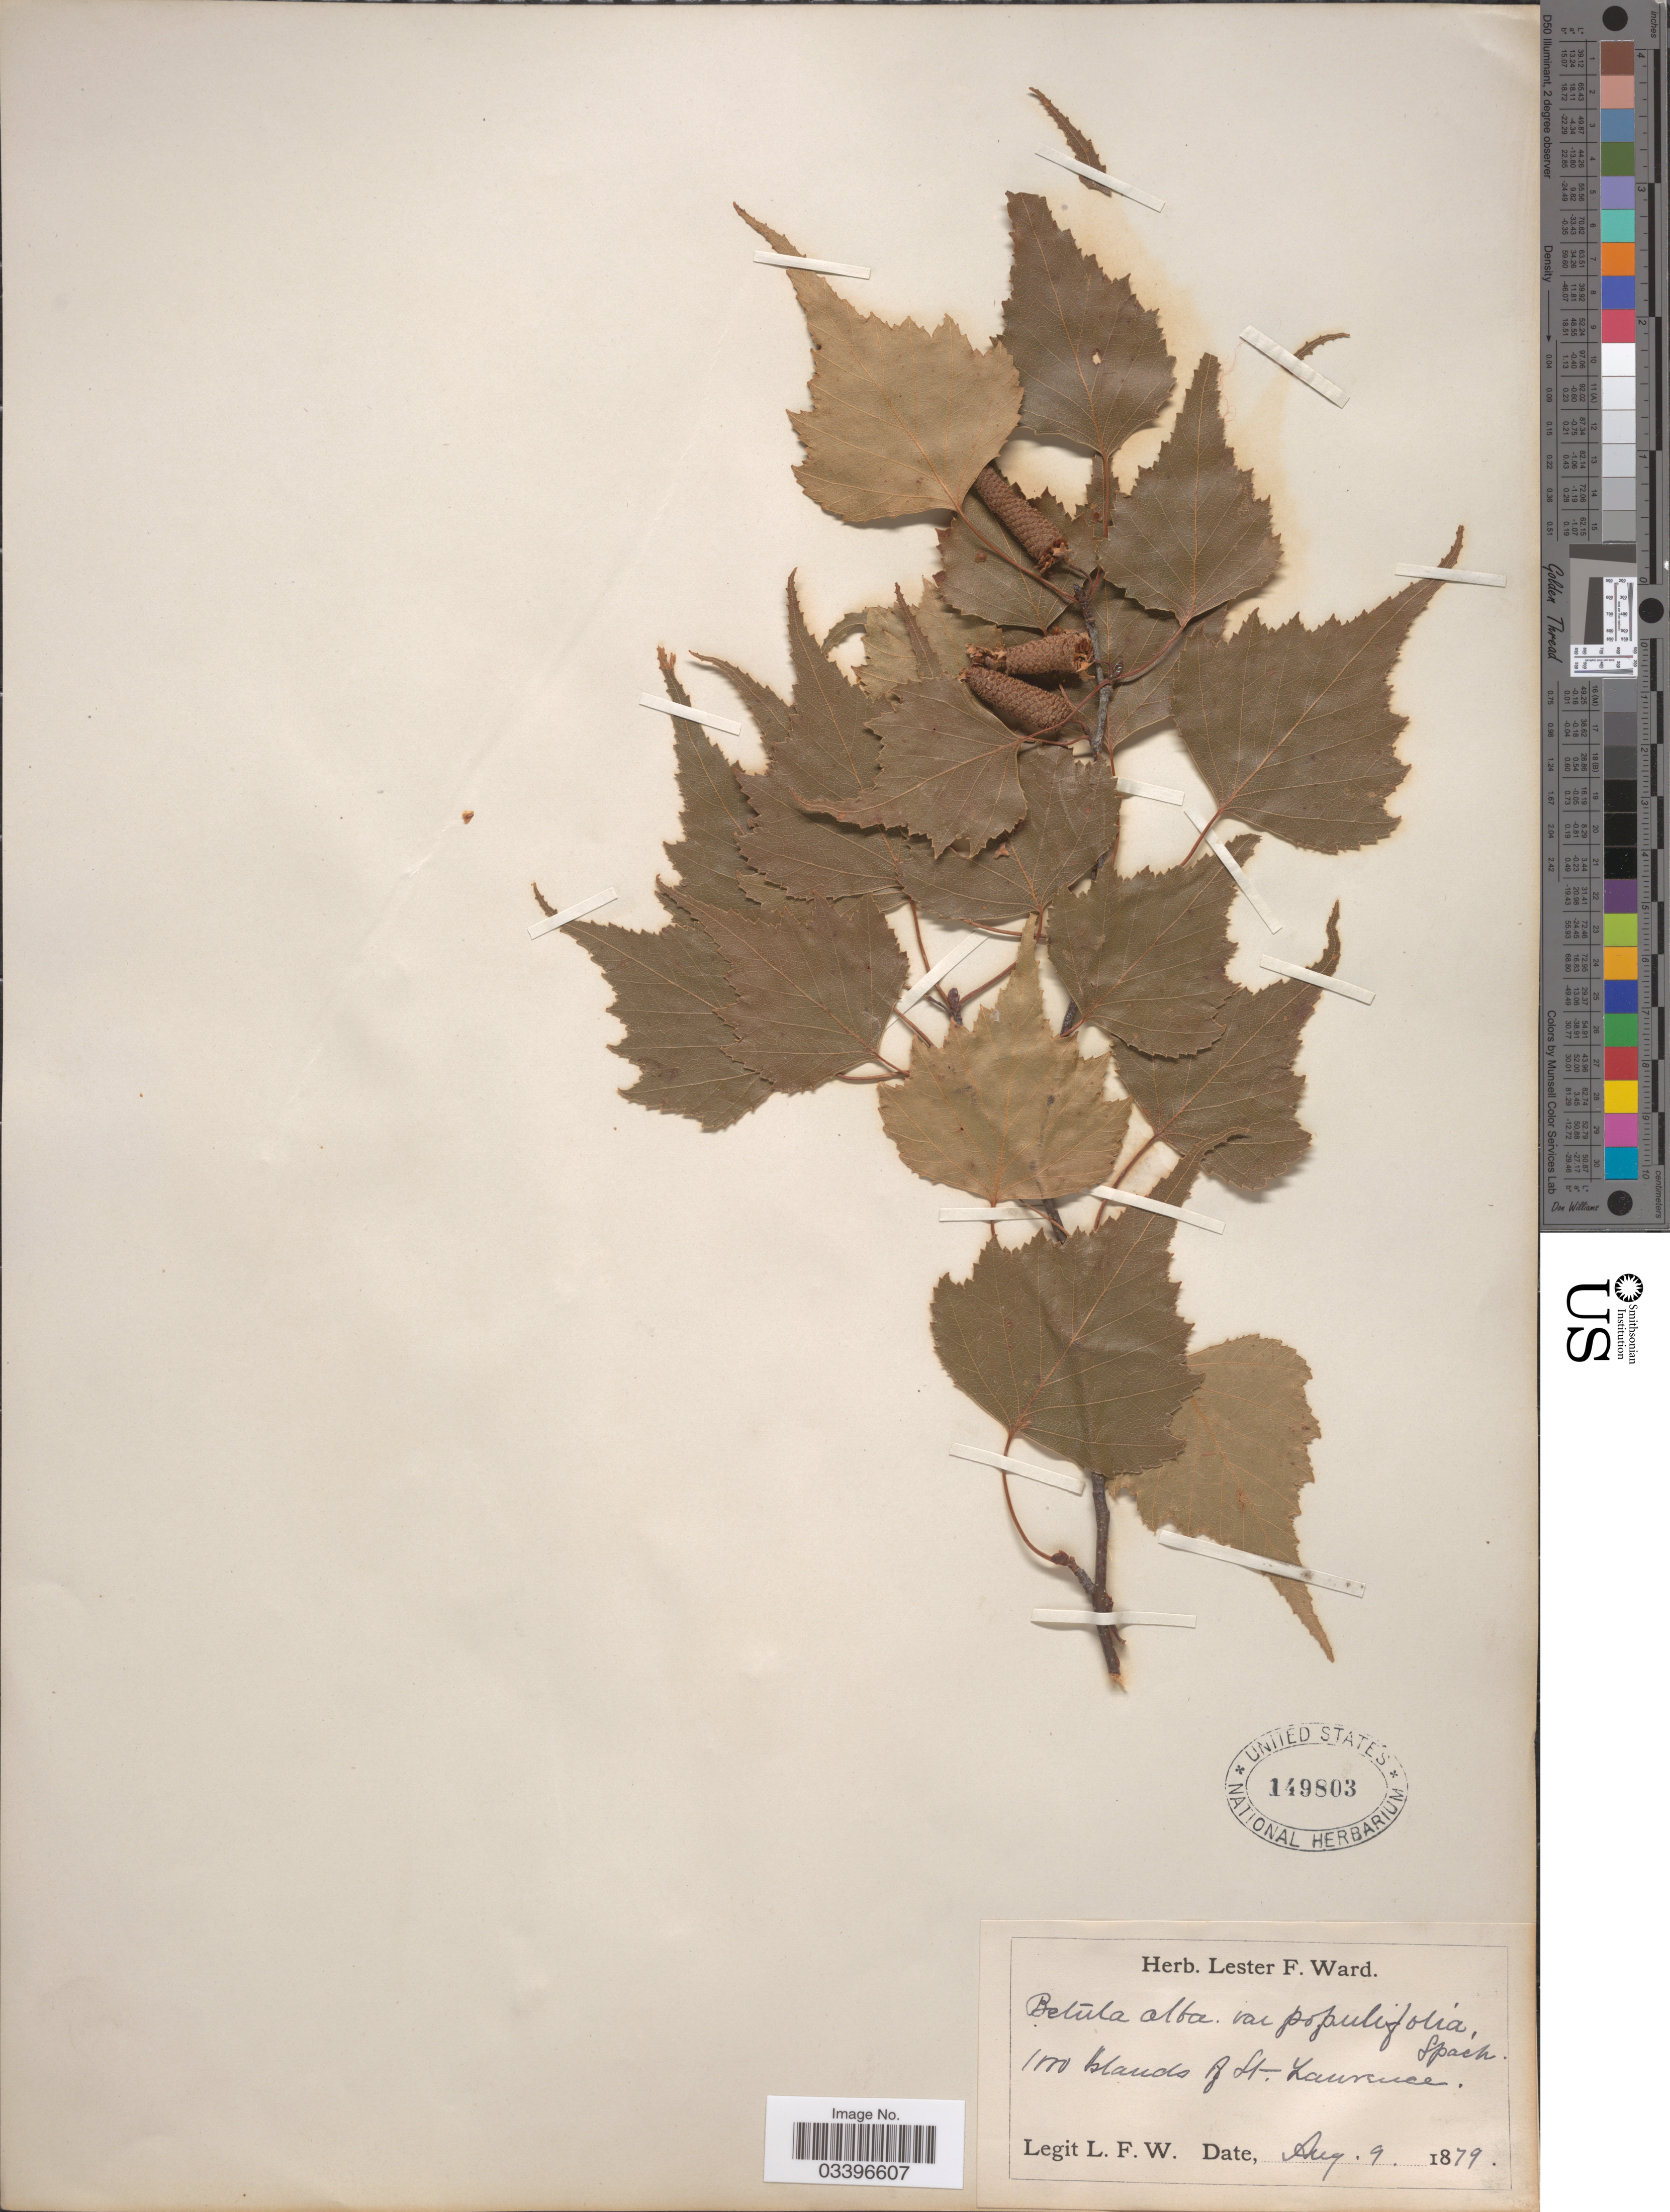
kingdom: Plantae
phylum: Tracheophyta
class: Magnoliopsida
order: Fagales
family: Betulaceae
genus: Betula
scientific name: Betula populifolia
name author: Marshall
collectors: L. F. Ward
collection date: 1879-08-09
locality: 1000 Islands of St. Laurence.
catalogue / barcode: US 149803